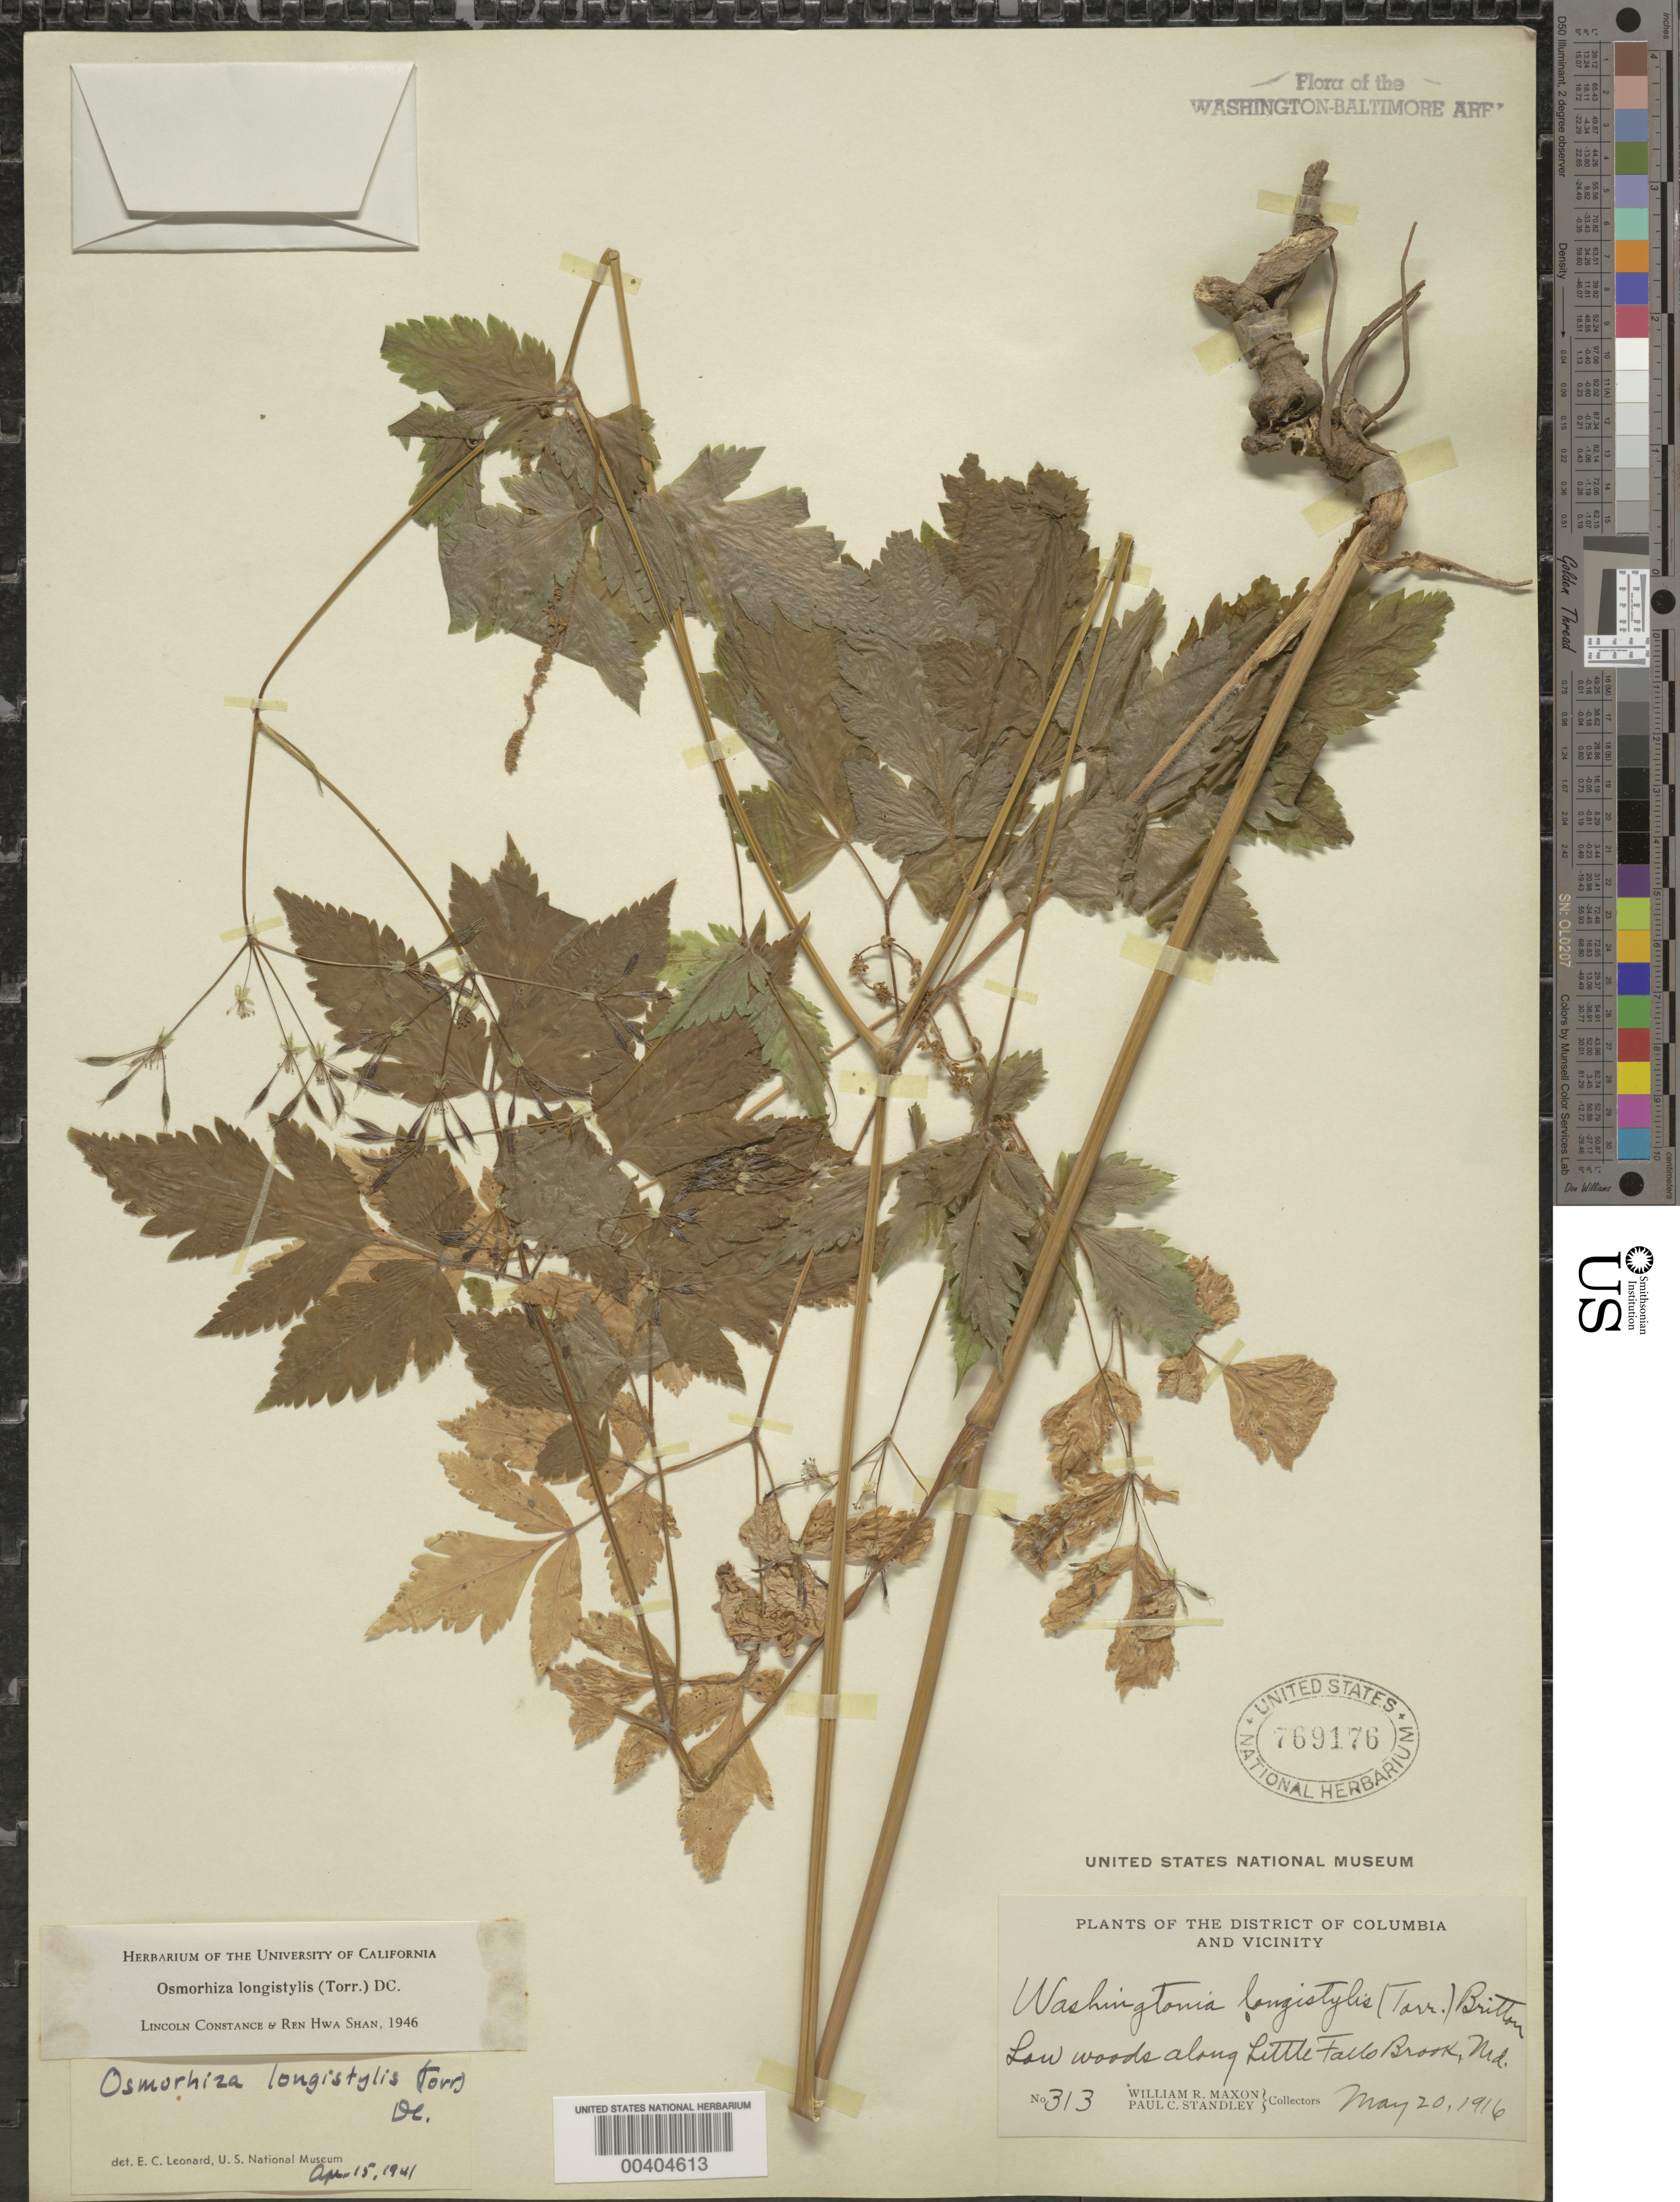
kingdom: Plantae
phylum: Tracheophyta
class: Magnoliopsida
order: Apiales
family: Apiaceae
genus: Osmorhiza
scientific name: Osmorhiza longistylis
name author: (Torr.) DC.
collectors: W. R. Maxon & P. C. Standley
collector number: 313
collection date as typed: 20 May 1916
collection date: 1916-05-20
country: United States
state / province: Maryland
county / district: Montgomery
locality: Little Falls Brook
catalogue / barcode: US 769176